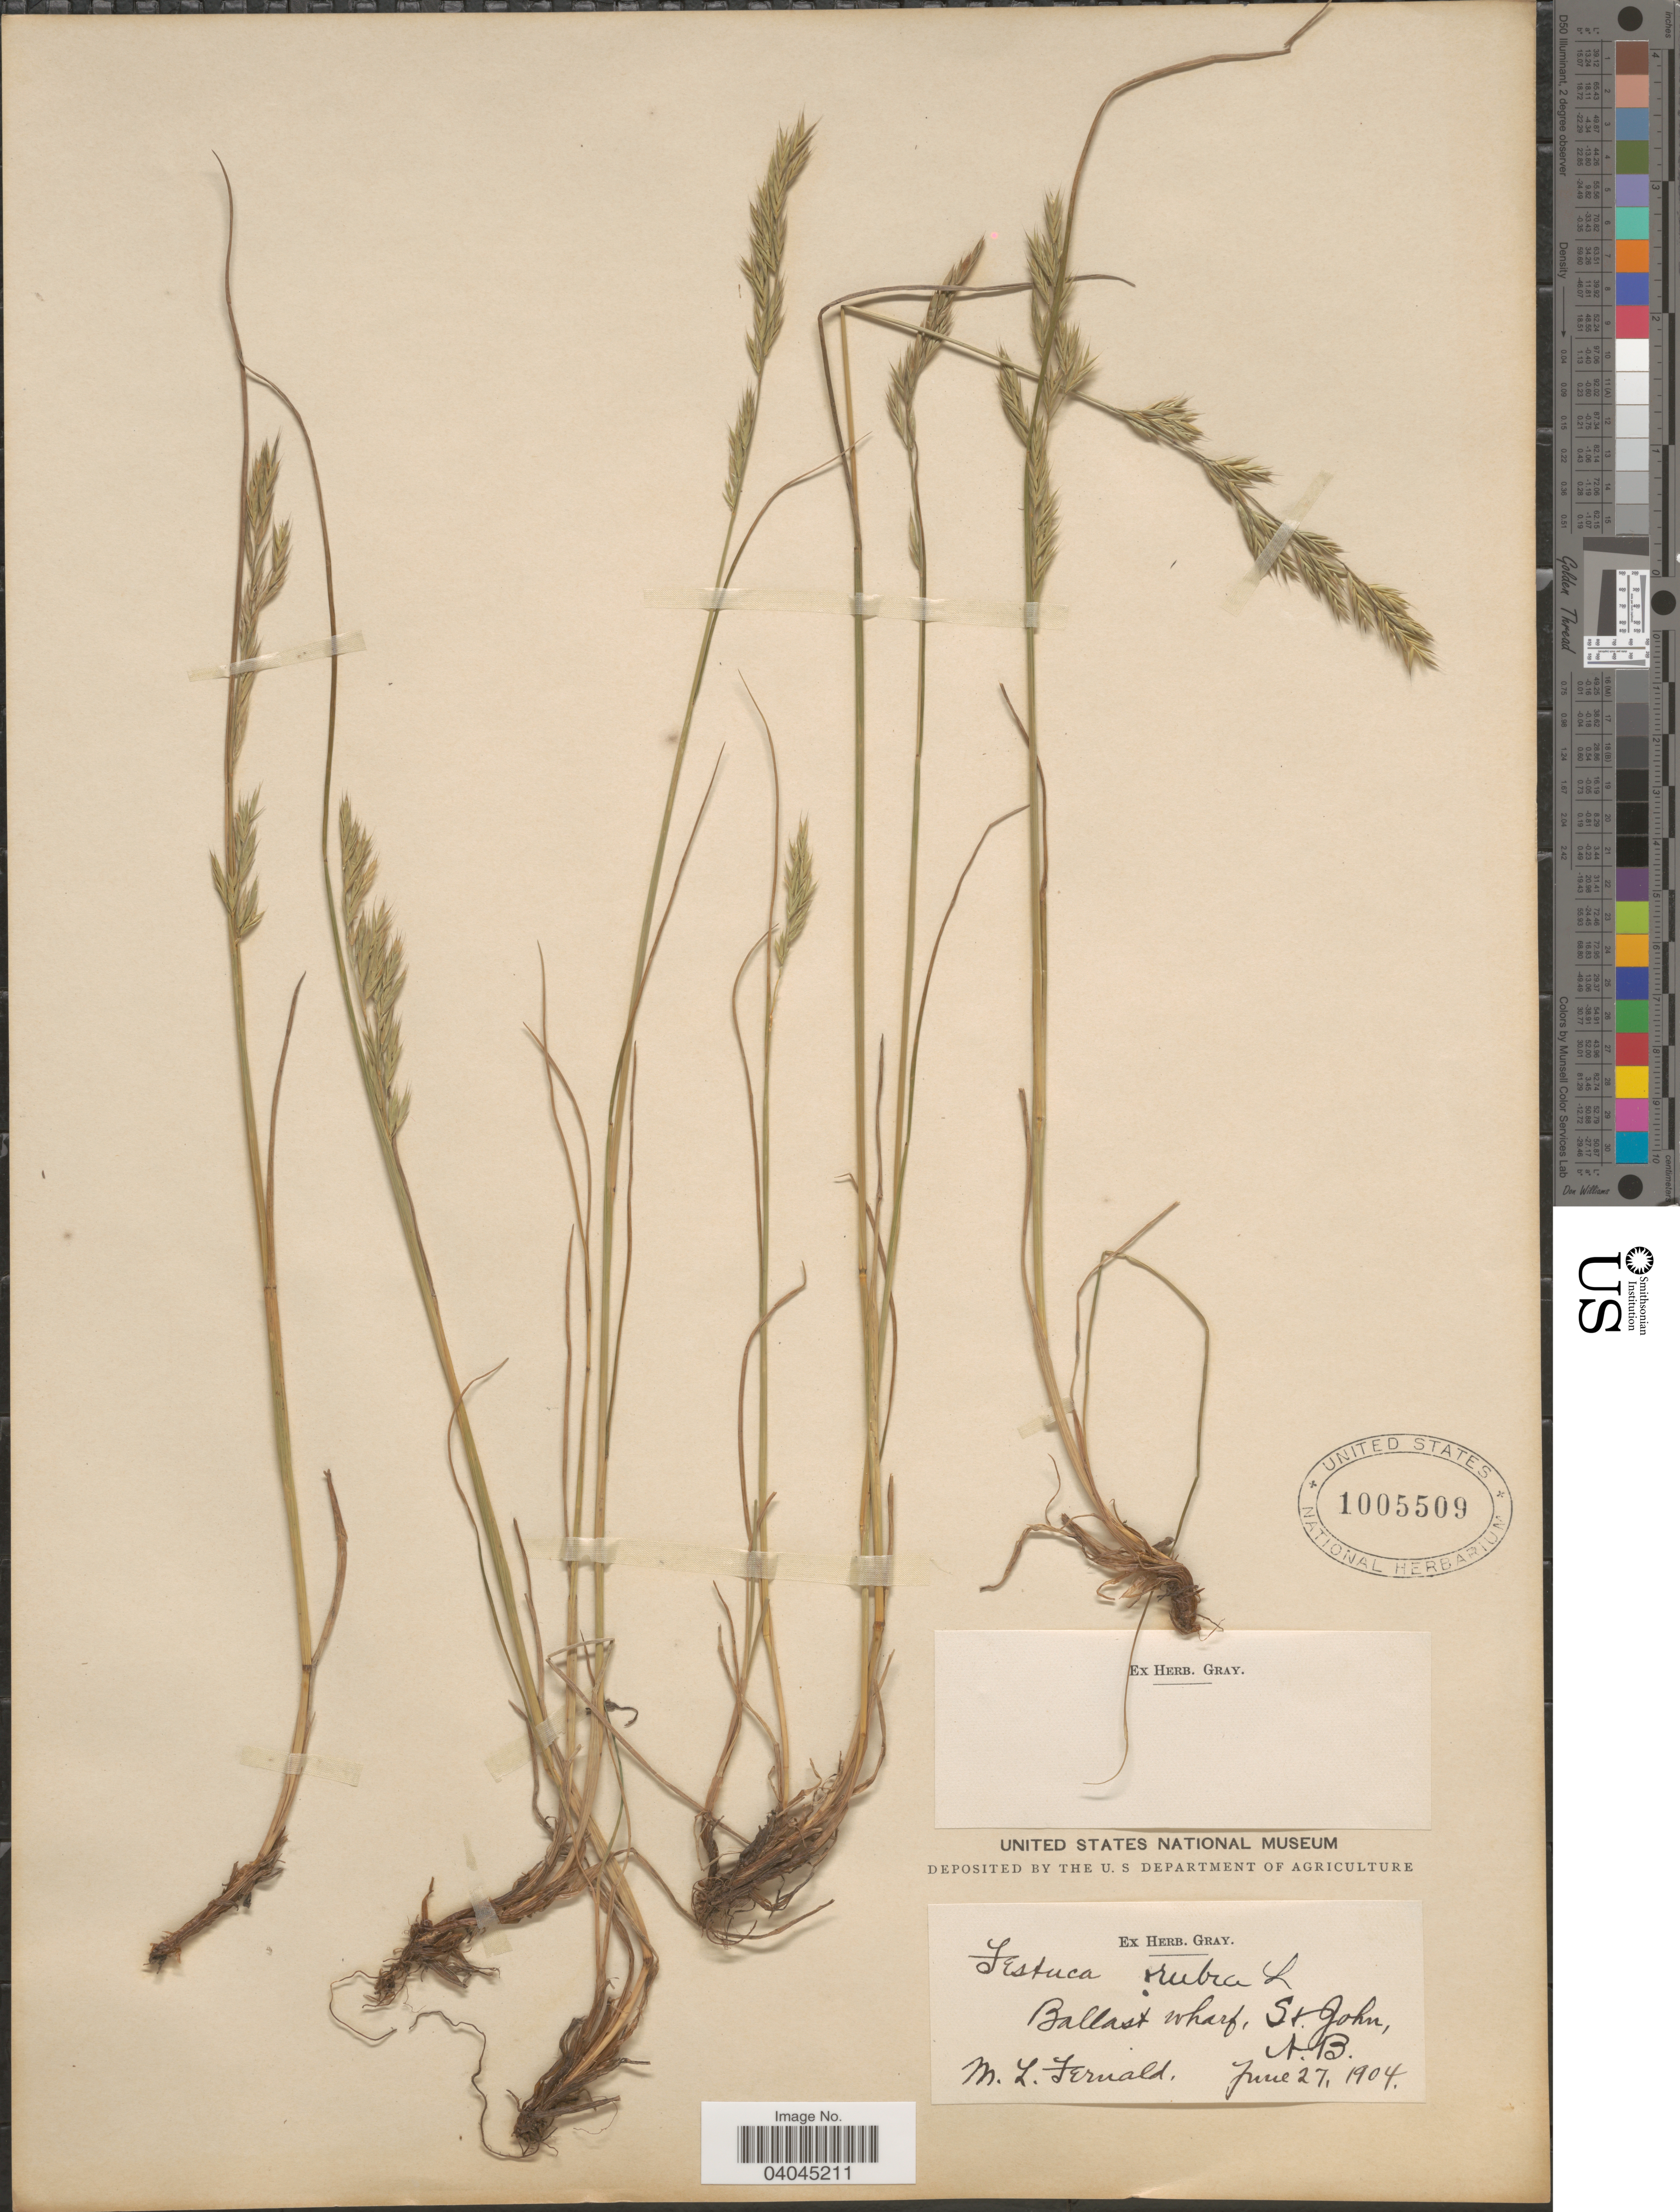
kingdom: Plantae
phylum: Tracheophyta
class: Liliopsida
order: Poales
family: Poaceae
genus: Festuca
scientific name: Festuca rubra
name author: L.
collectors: M. L. Fernald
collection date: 1904-06-27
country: Canada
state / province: New Brunswick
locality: St. John.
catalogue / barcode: US 1005509